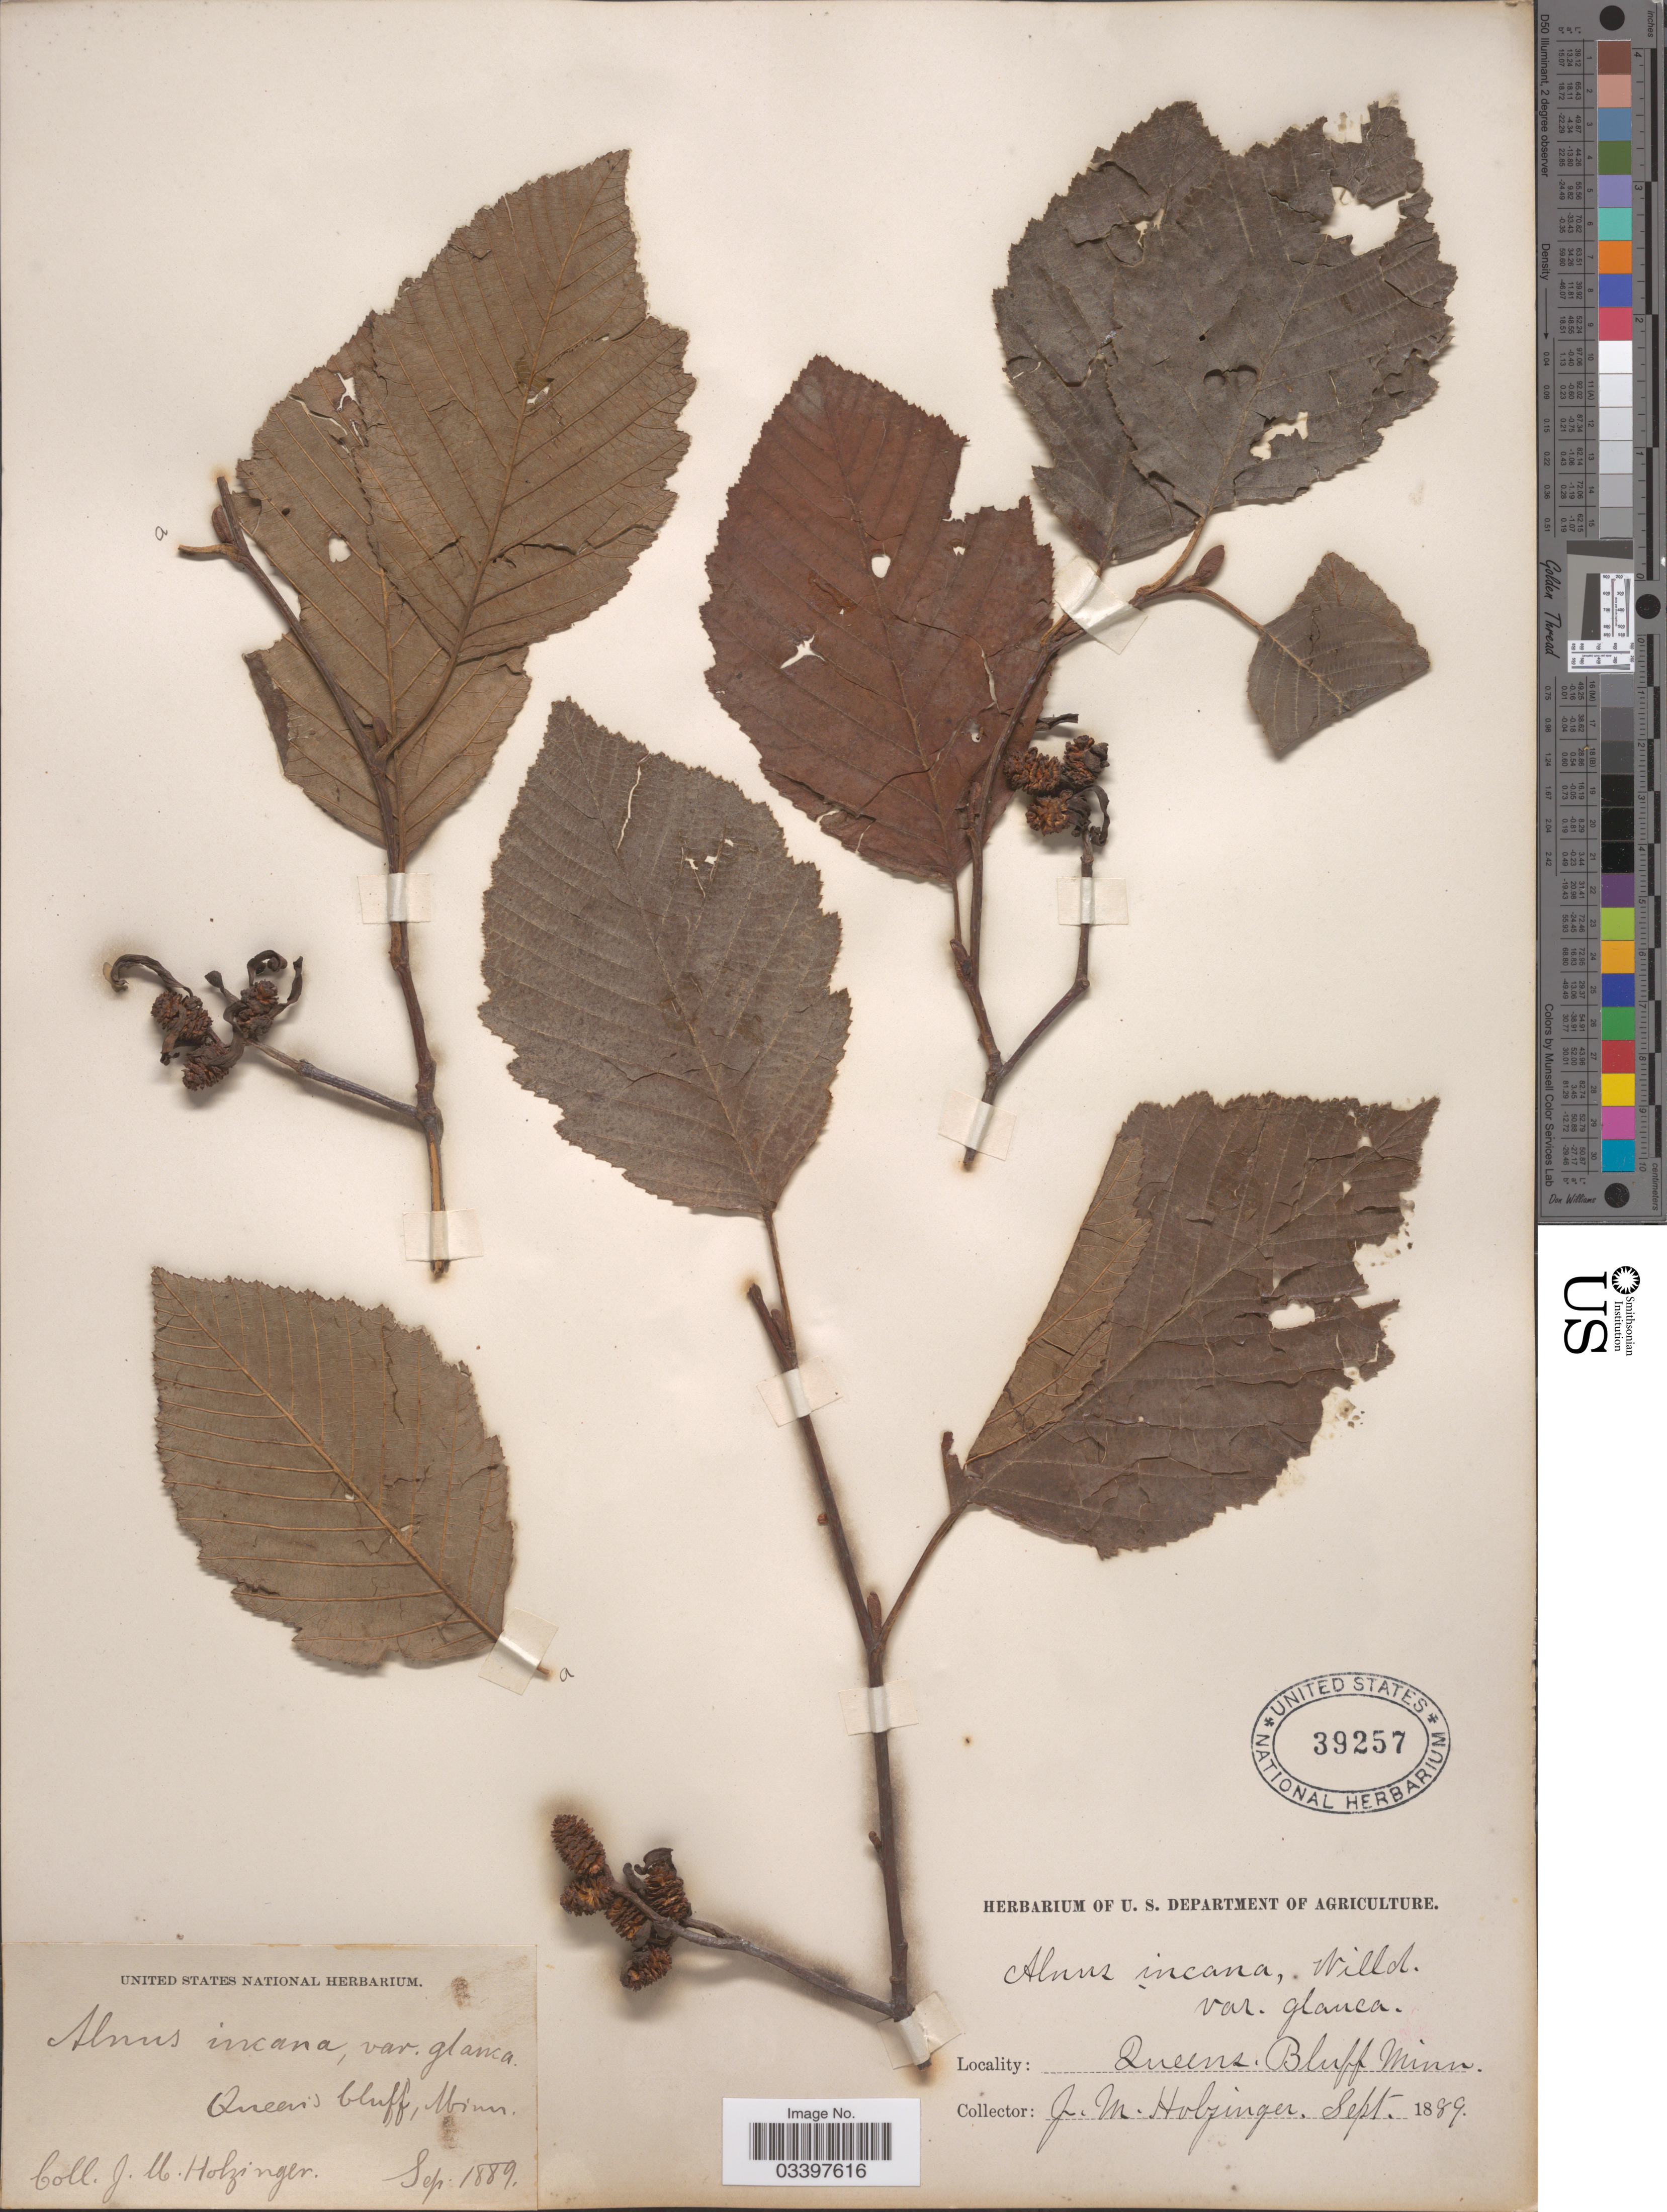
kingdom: Plantae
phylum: Tracheophyta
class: Magnoliopsida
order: Fagales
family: Betulaceae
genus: Alnus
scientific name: Alnus incana subsp. rugosa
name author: (Du Roi) R.T. Clausen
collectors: J. M. Holzinger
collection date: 1889-09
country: United States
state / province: Minnesota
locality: Queens Bluff.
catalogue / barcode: US 39257